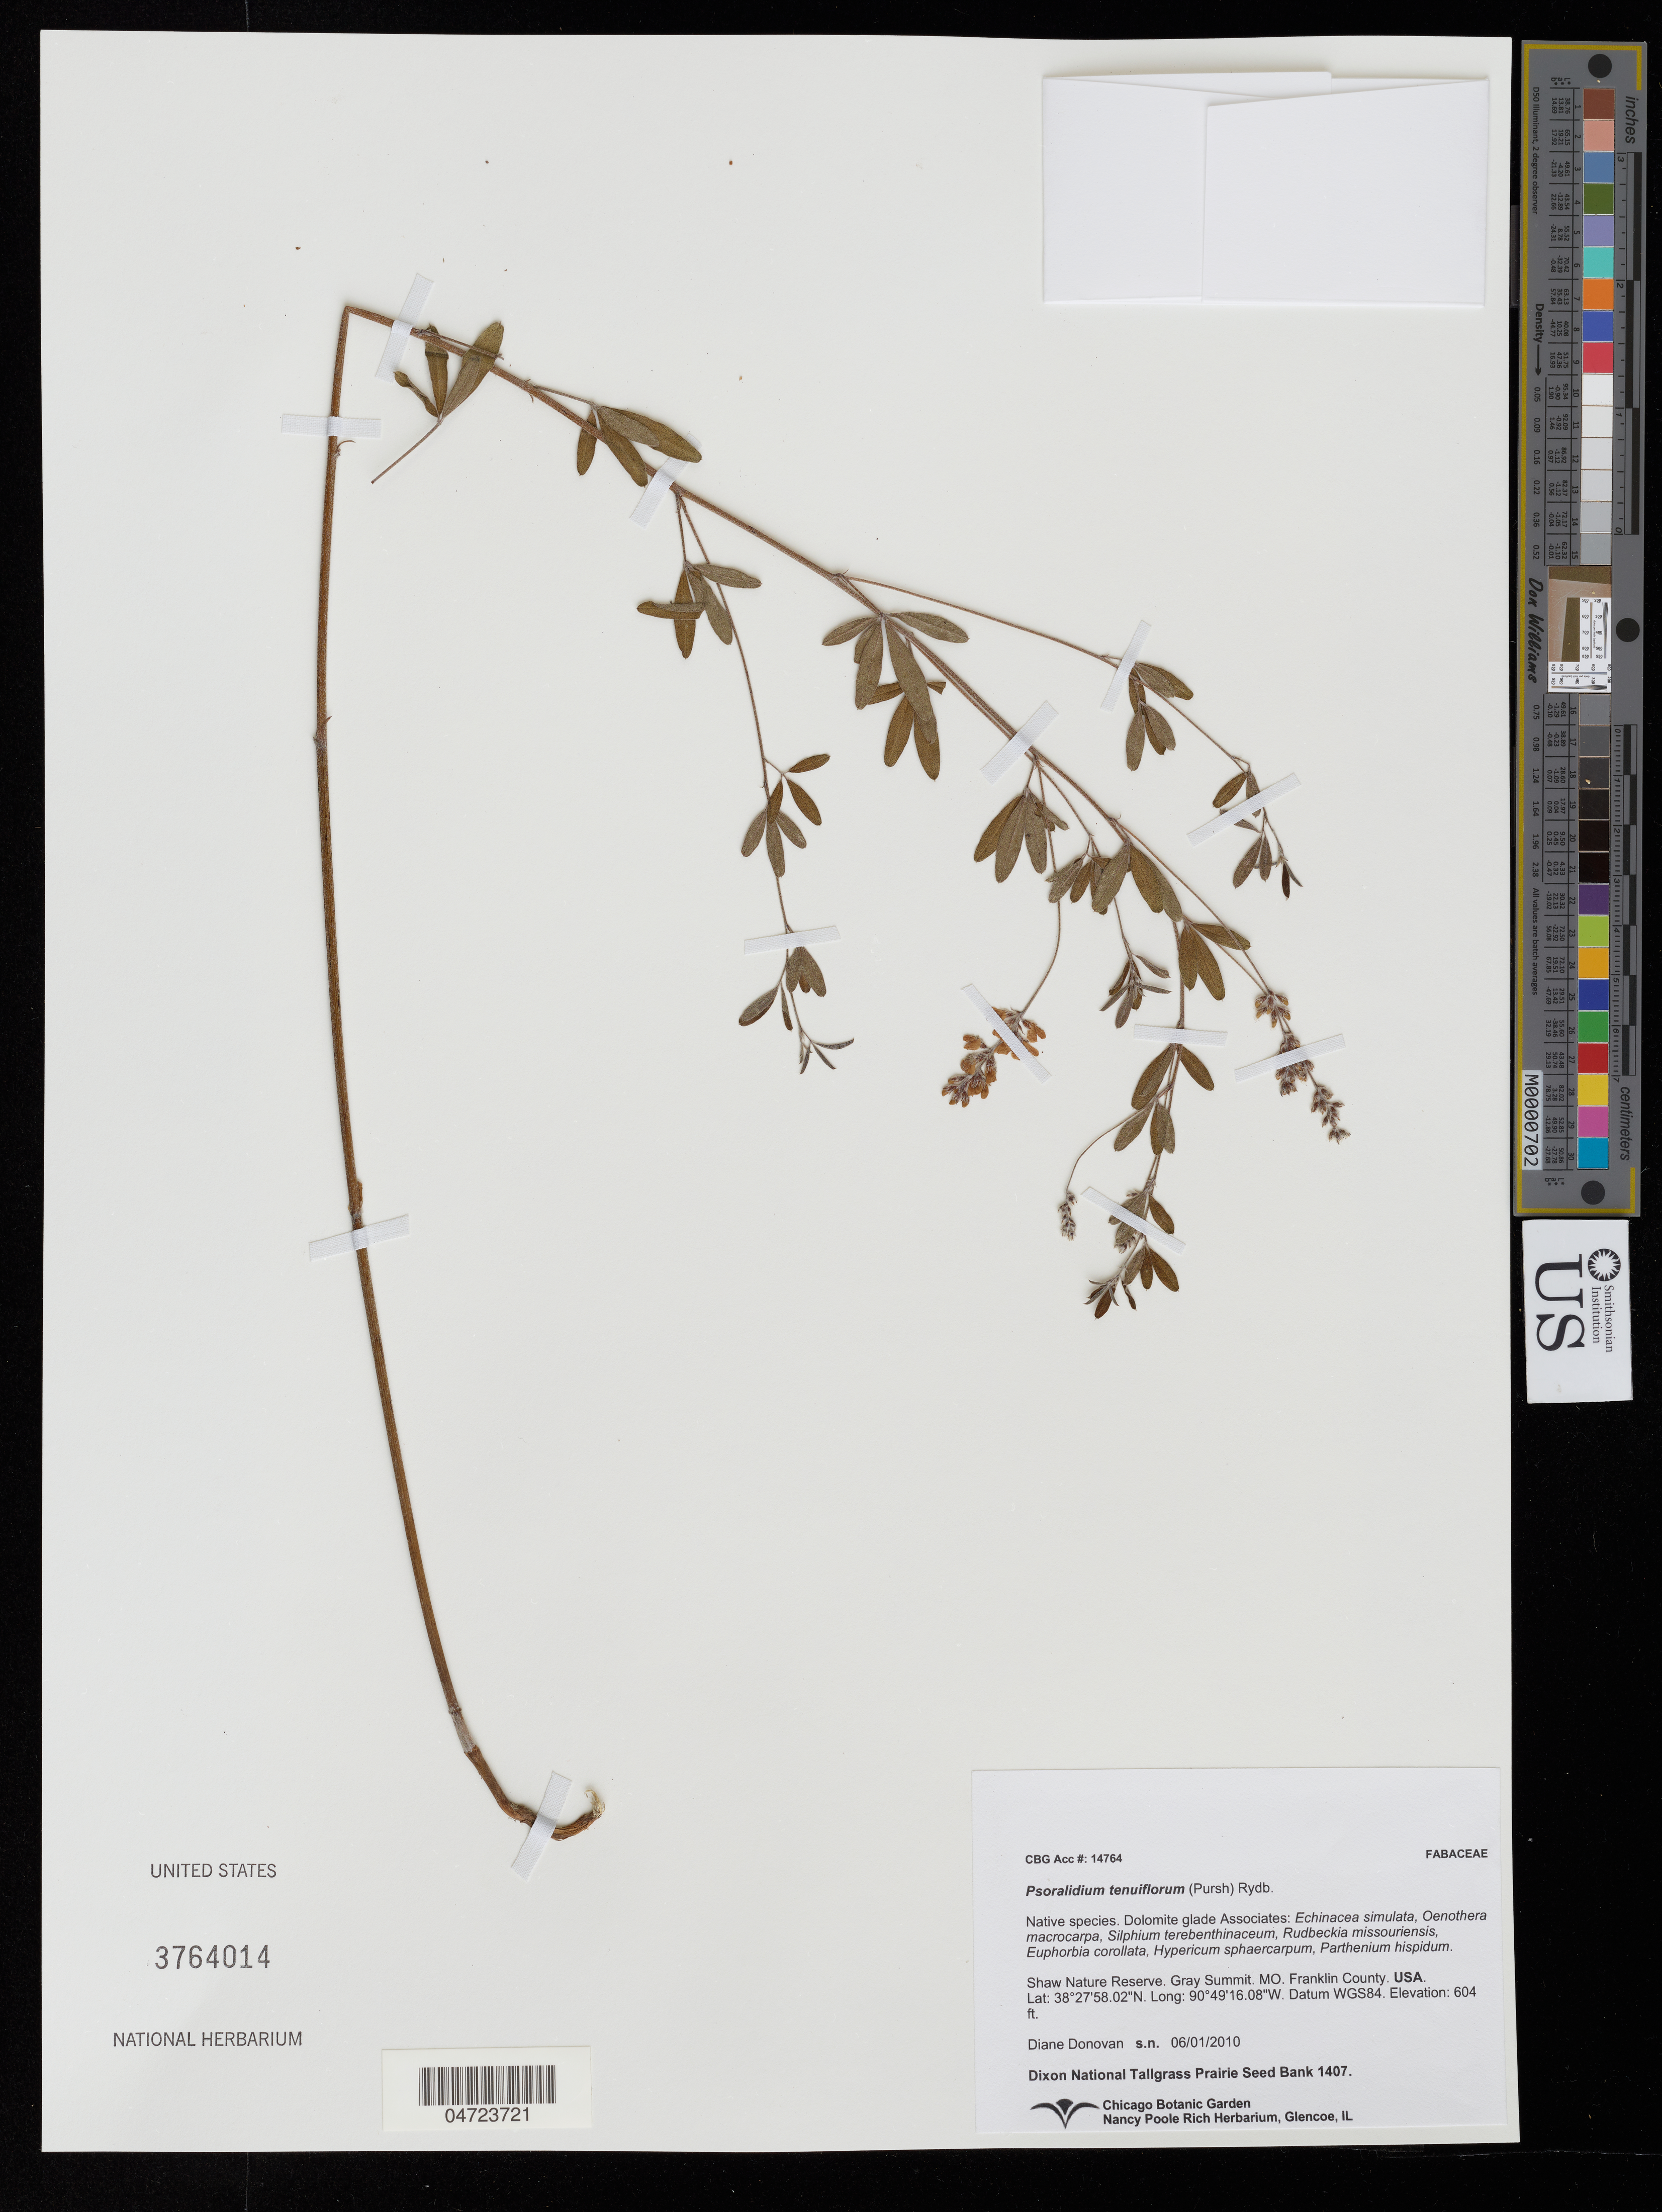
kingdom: Plantae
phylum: Tracheophyta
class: Magnoliopsida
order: Fabales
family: Fabaceae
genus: Psoralidium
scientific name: Psoralidium tenuiflorum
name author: (Pursh) Rydb.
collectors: D. Donovan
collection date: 2010-06-01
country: United States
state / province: Missouri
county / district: Franklin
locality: Shaw Nature Reserve. Gray Summit. Franklin County.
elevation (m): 184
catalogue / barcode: US 3764014